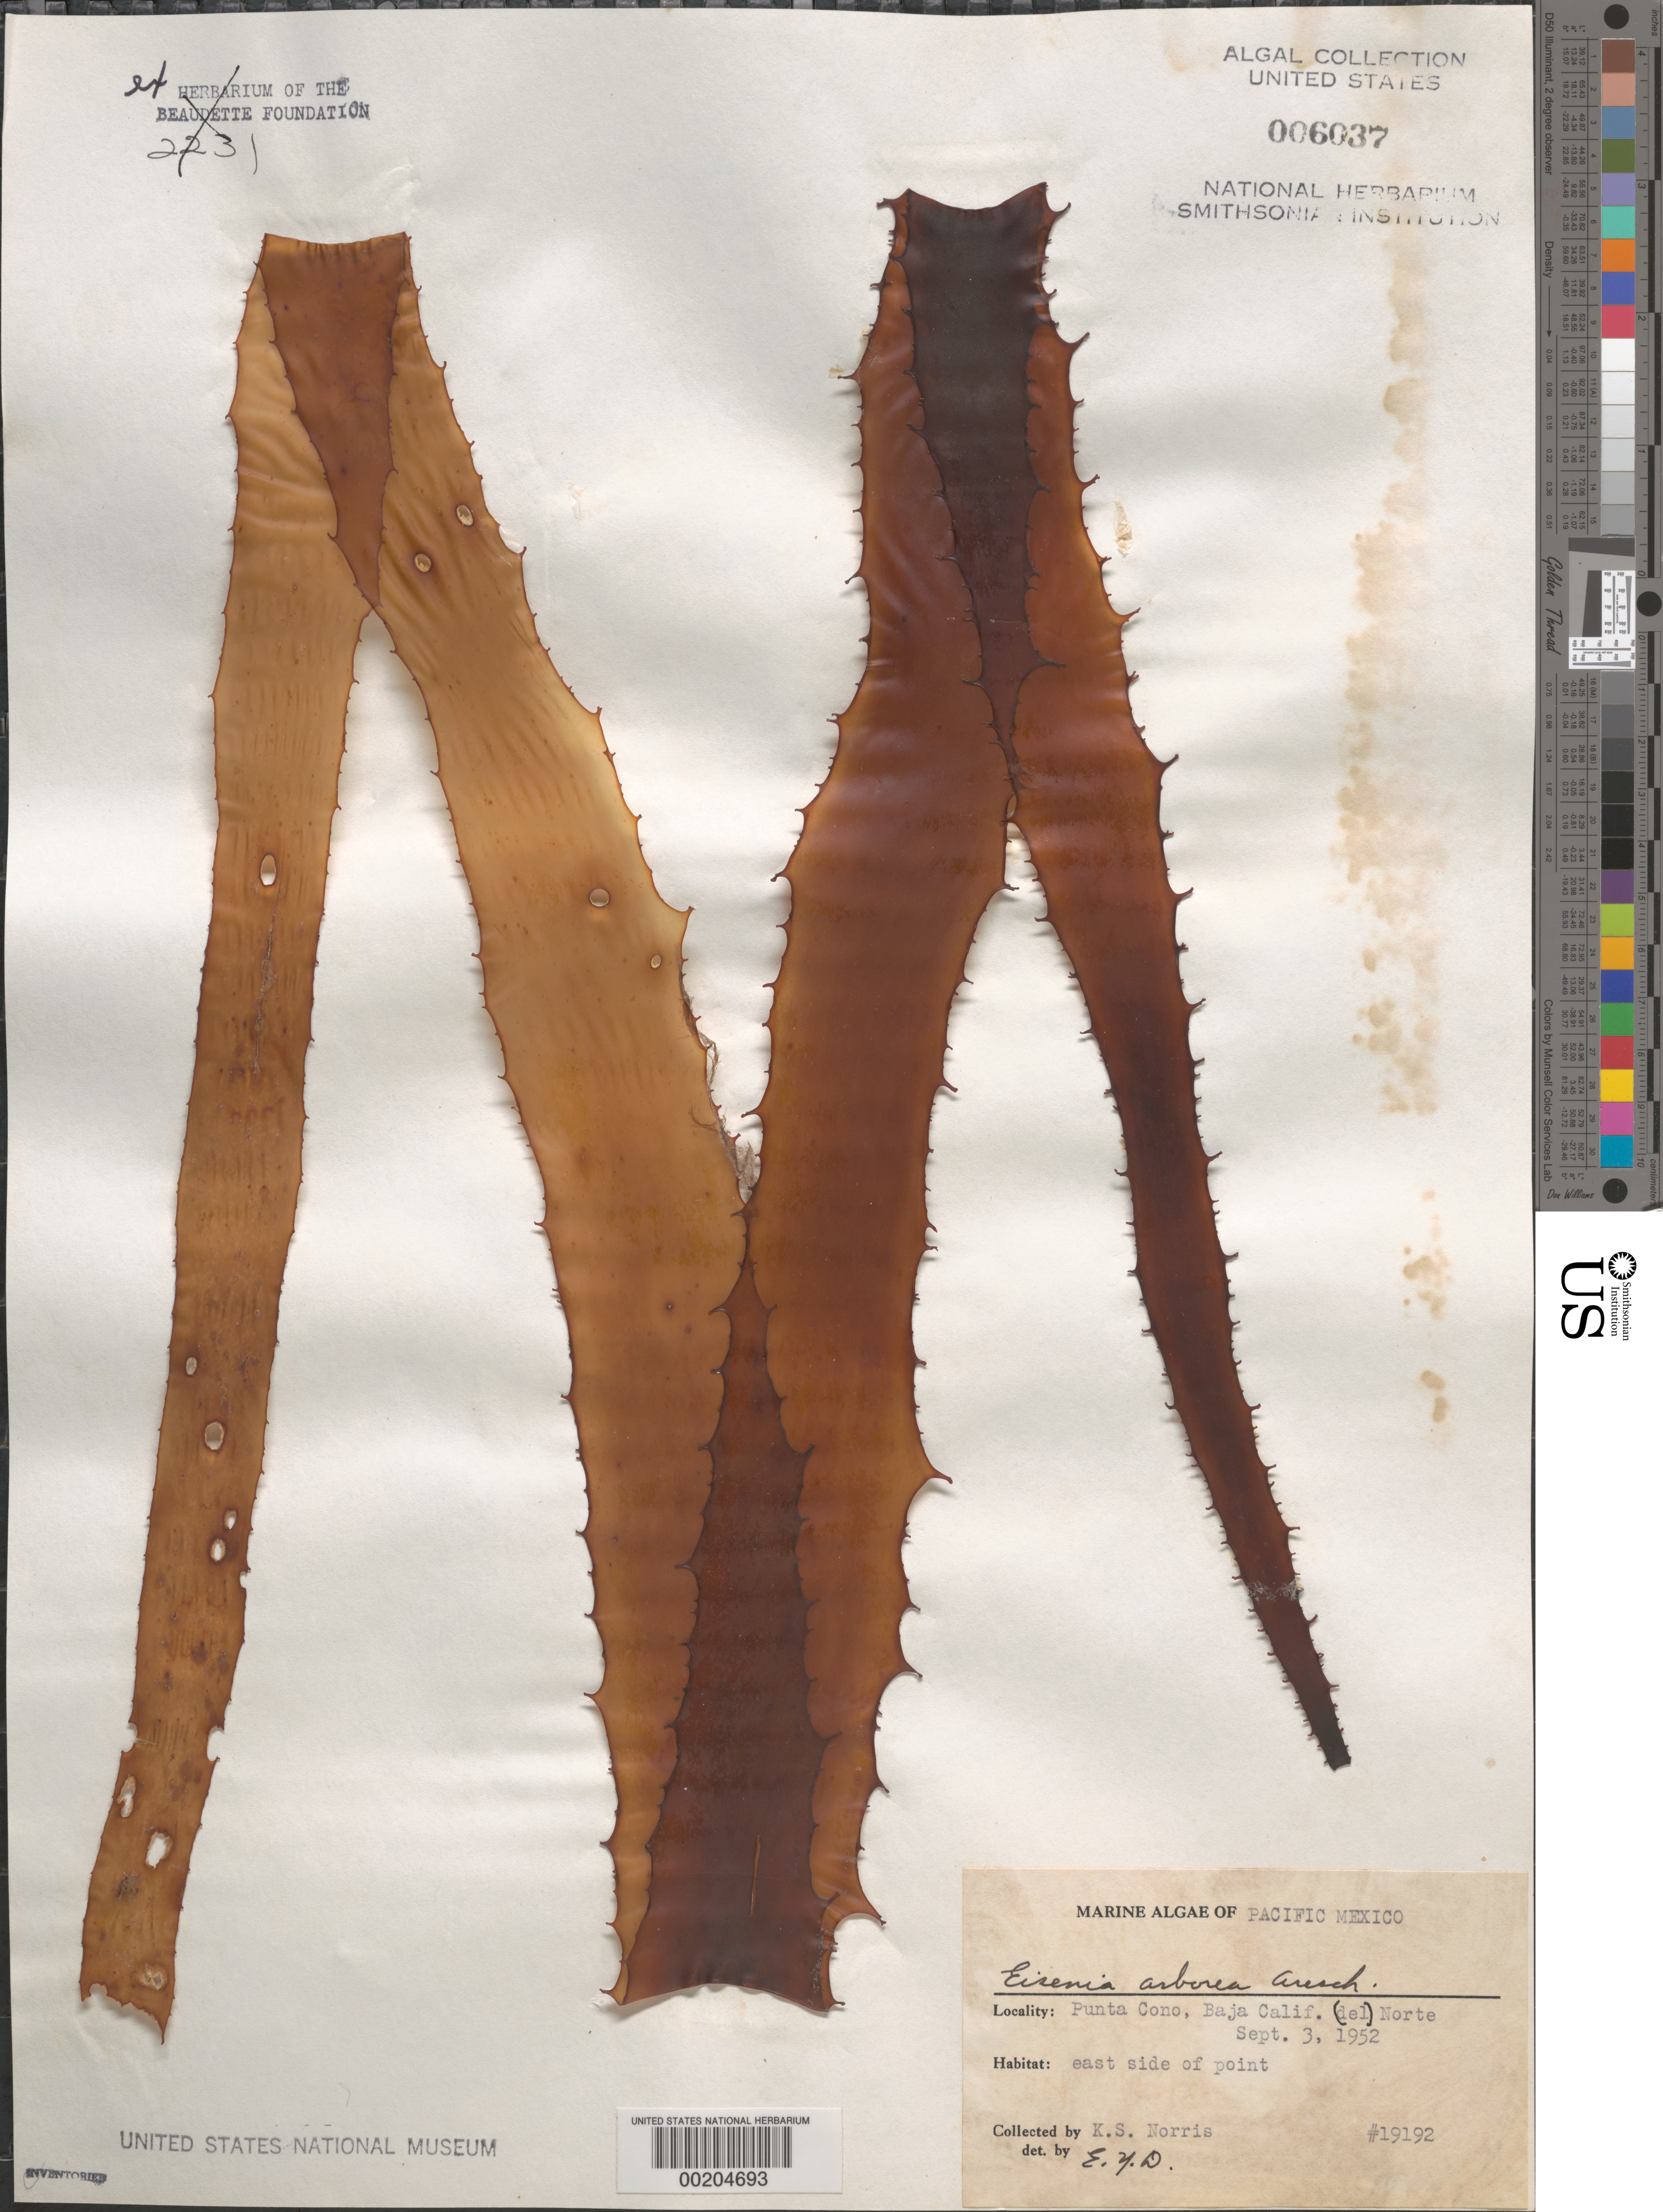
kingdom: Chromista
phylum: Ochrophyta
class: Phaeophyceae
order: Laminariales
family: Lessoniaceae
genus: Eisenia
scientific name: Eisenia arborea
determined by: Dawson, E. Y.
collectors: K. S. Norris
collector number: EYD 19192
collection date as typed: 03 Sep 1952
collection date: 1952-09-03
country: Mexico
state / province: Baja California Norte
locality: Punta Cono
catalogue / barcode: US 6037